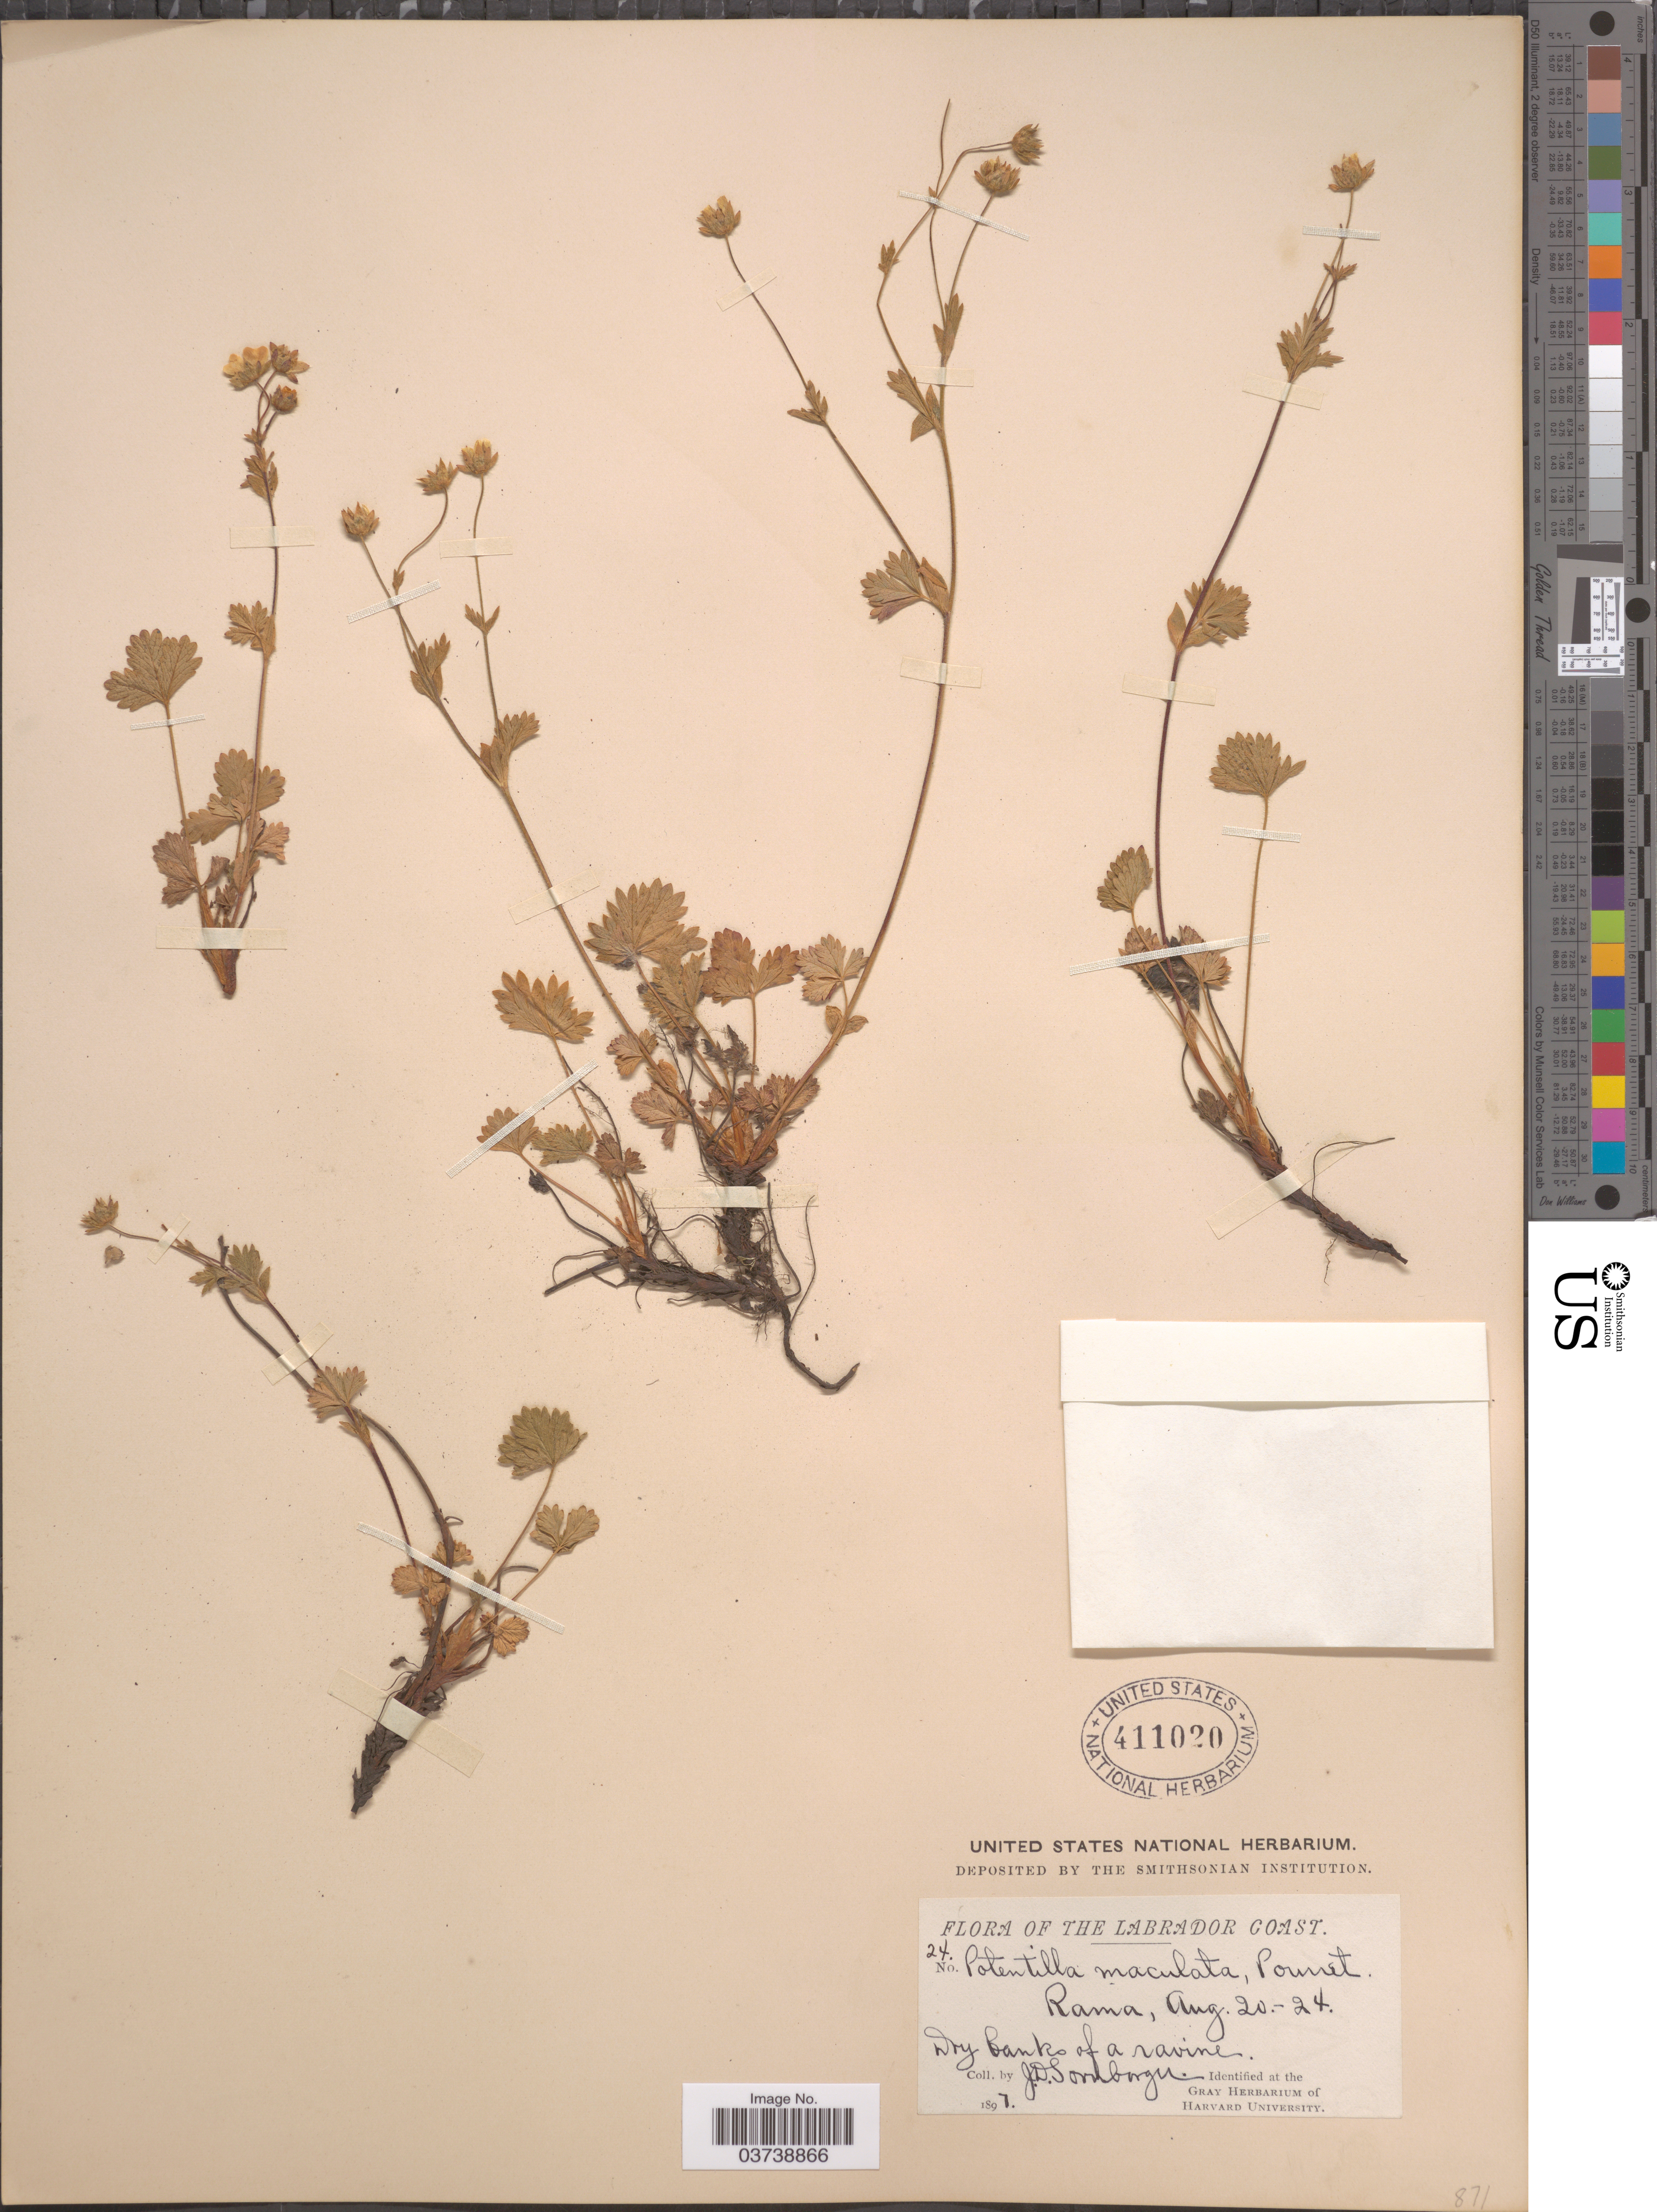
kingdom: Plantae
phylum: Tracheophyta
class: Magnoliopsida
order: Rosales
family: Rosaceae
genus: Potentilla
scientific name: Potentilla crantzii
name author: (Crantz) Beck ex Fritsch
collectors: J. Sornborger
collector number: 24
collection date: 1897-08-20/1897-08-24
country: Canada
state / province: Newfoundland and Labrador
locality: The Labrador Coast. Rama.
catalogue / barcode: US 411020